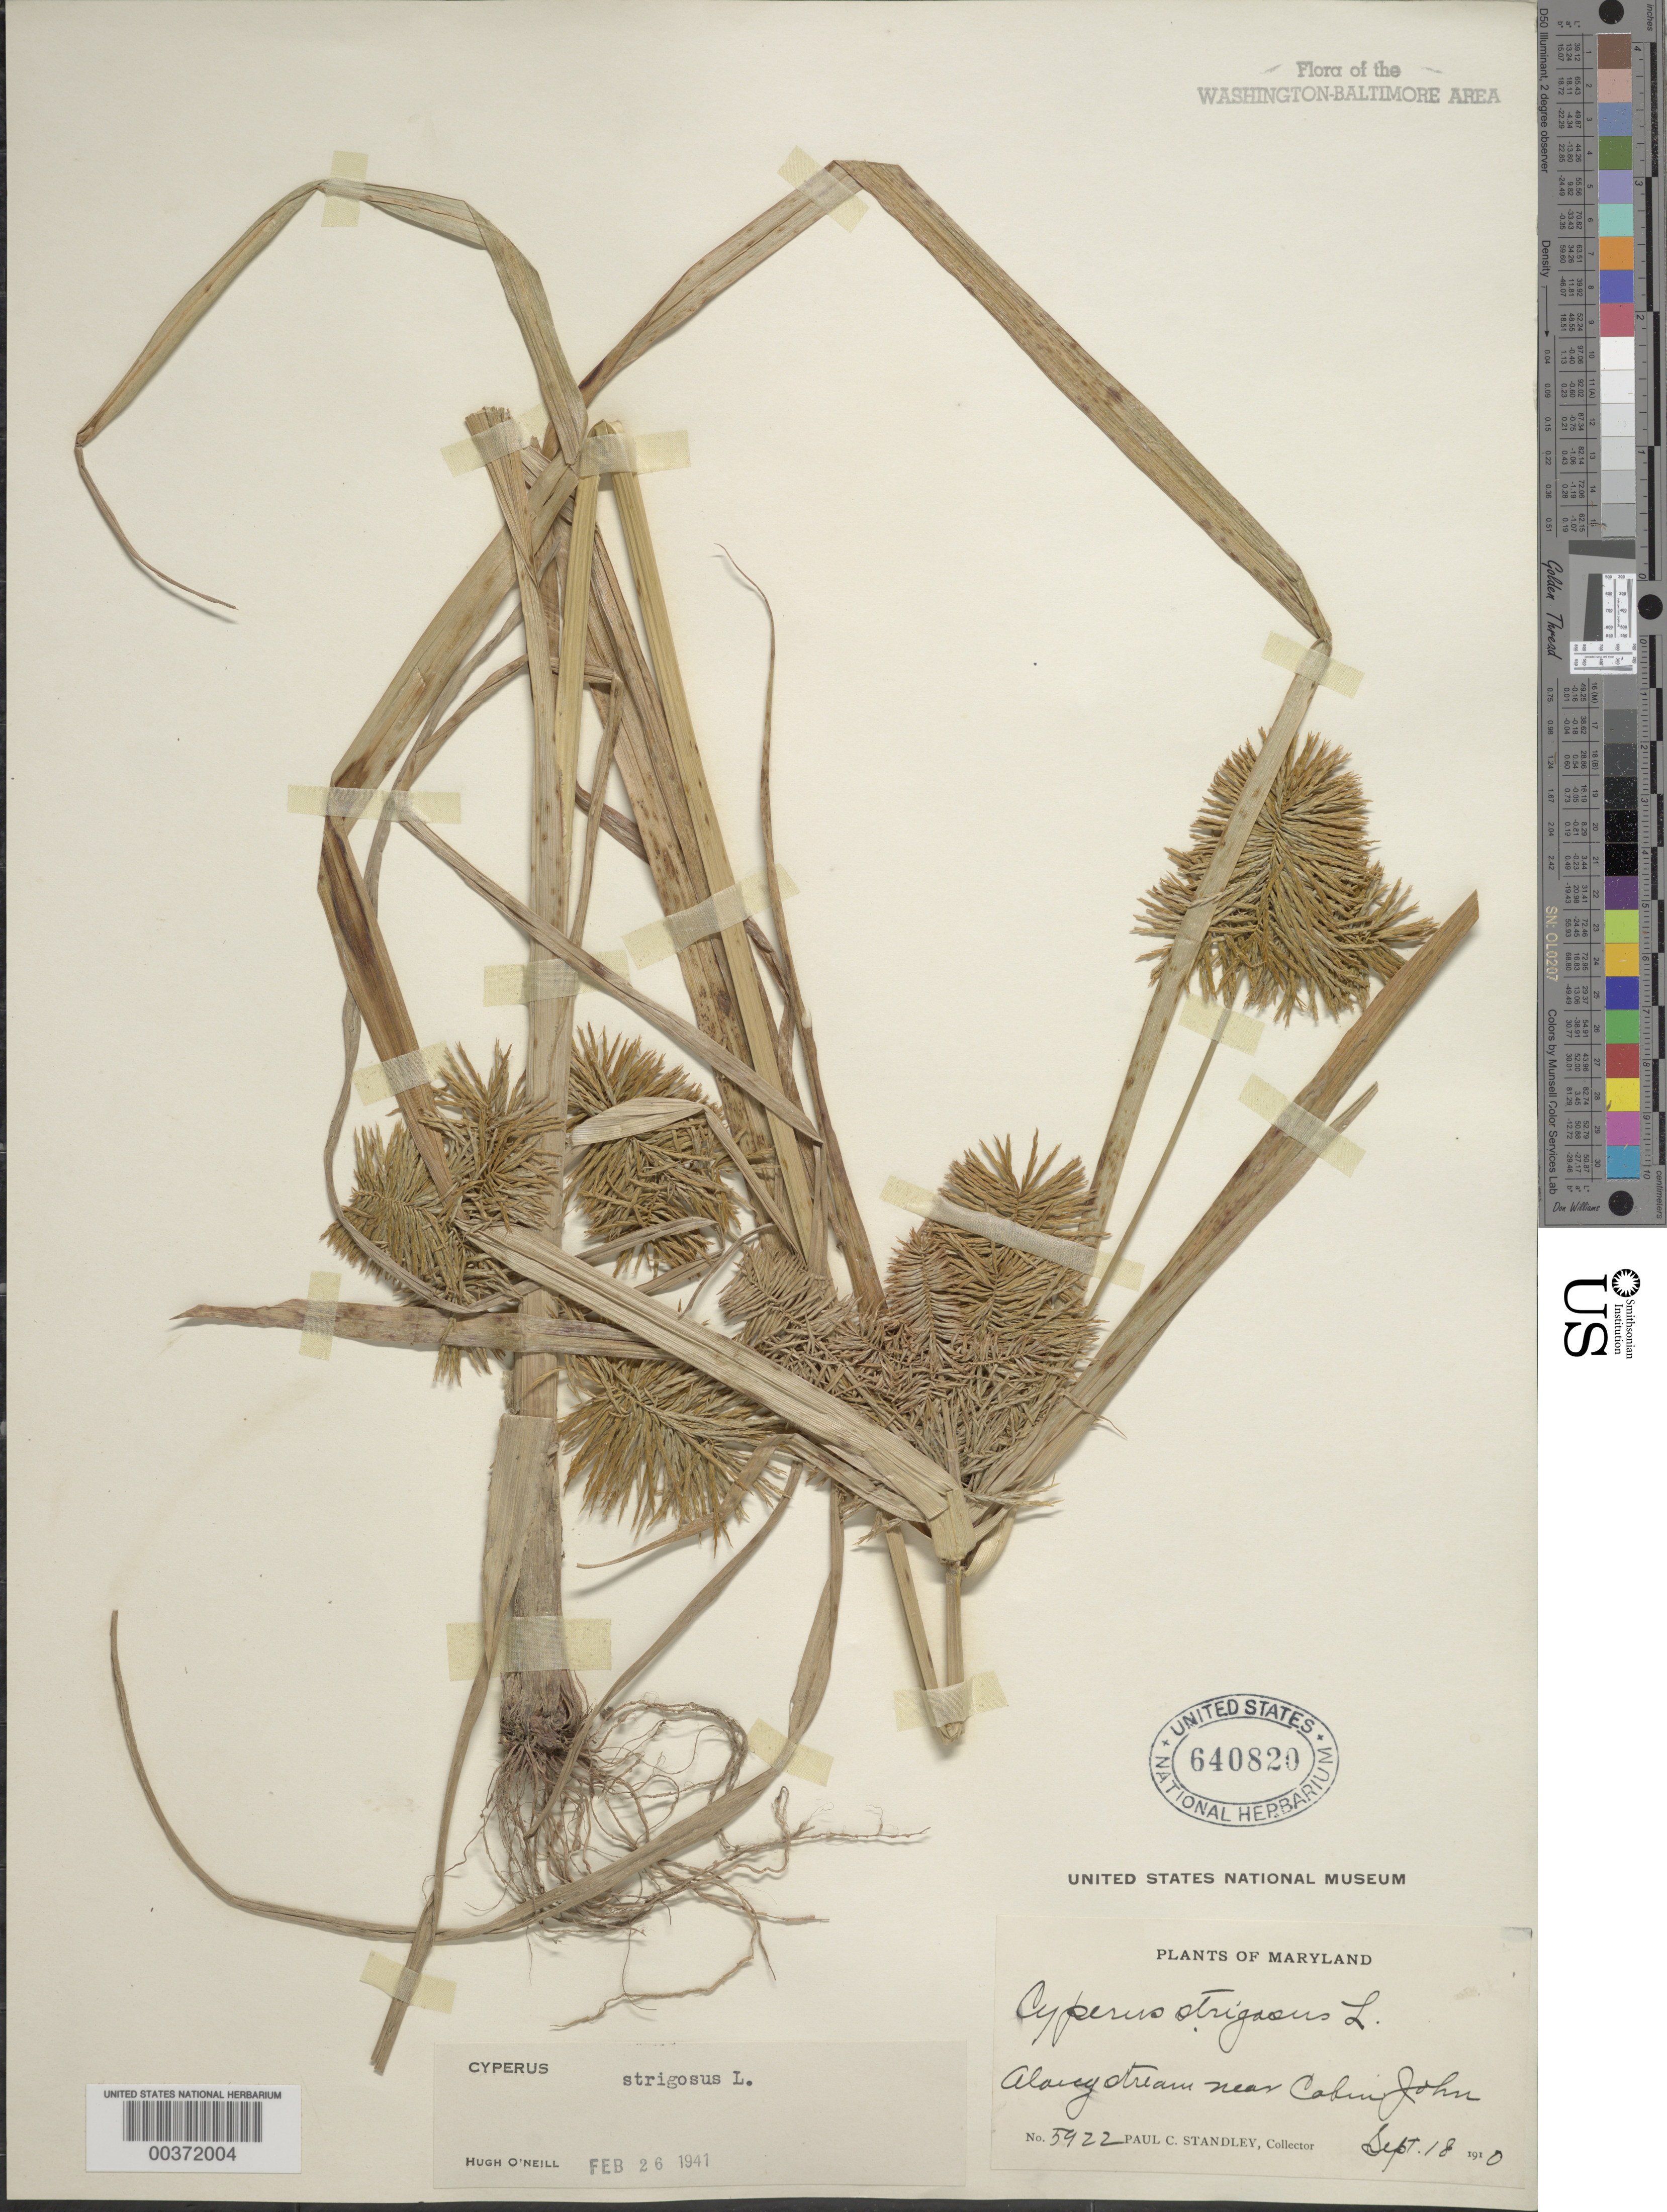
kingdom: Plantae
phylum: Tracheophyta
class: Liliopsida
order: Poales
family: Cyperaceae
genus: Cyperus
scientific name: Cyperus strigosus L.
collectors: P. C. Standley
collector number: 5922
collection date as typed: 18 Sep 1910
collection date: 1910-09-18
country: United States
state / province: Maryland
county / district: Montgomery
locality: Cabin John vicinity C. & O. Canal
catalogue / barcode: US 640820